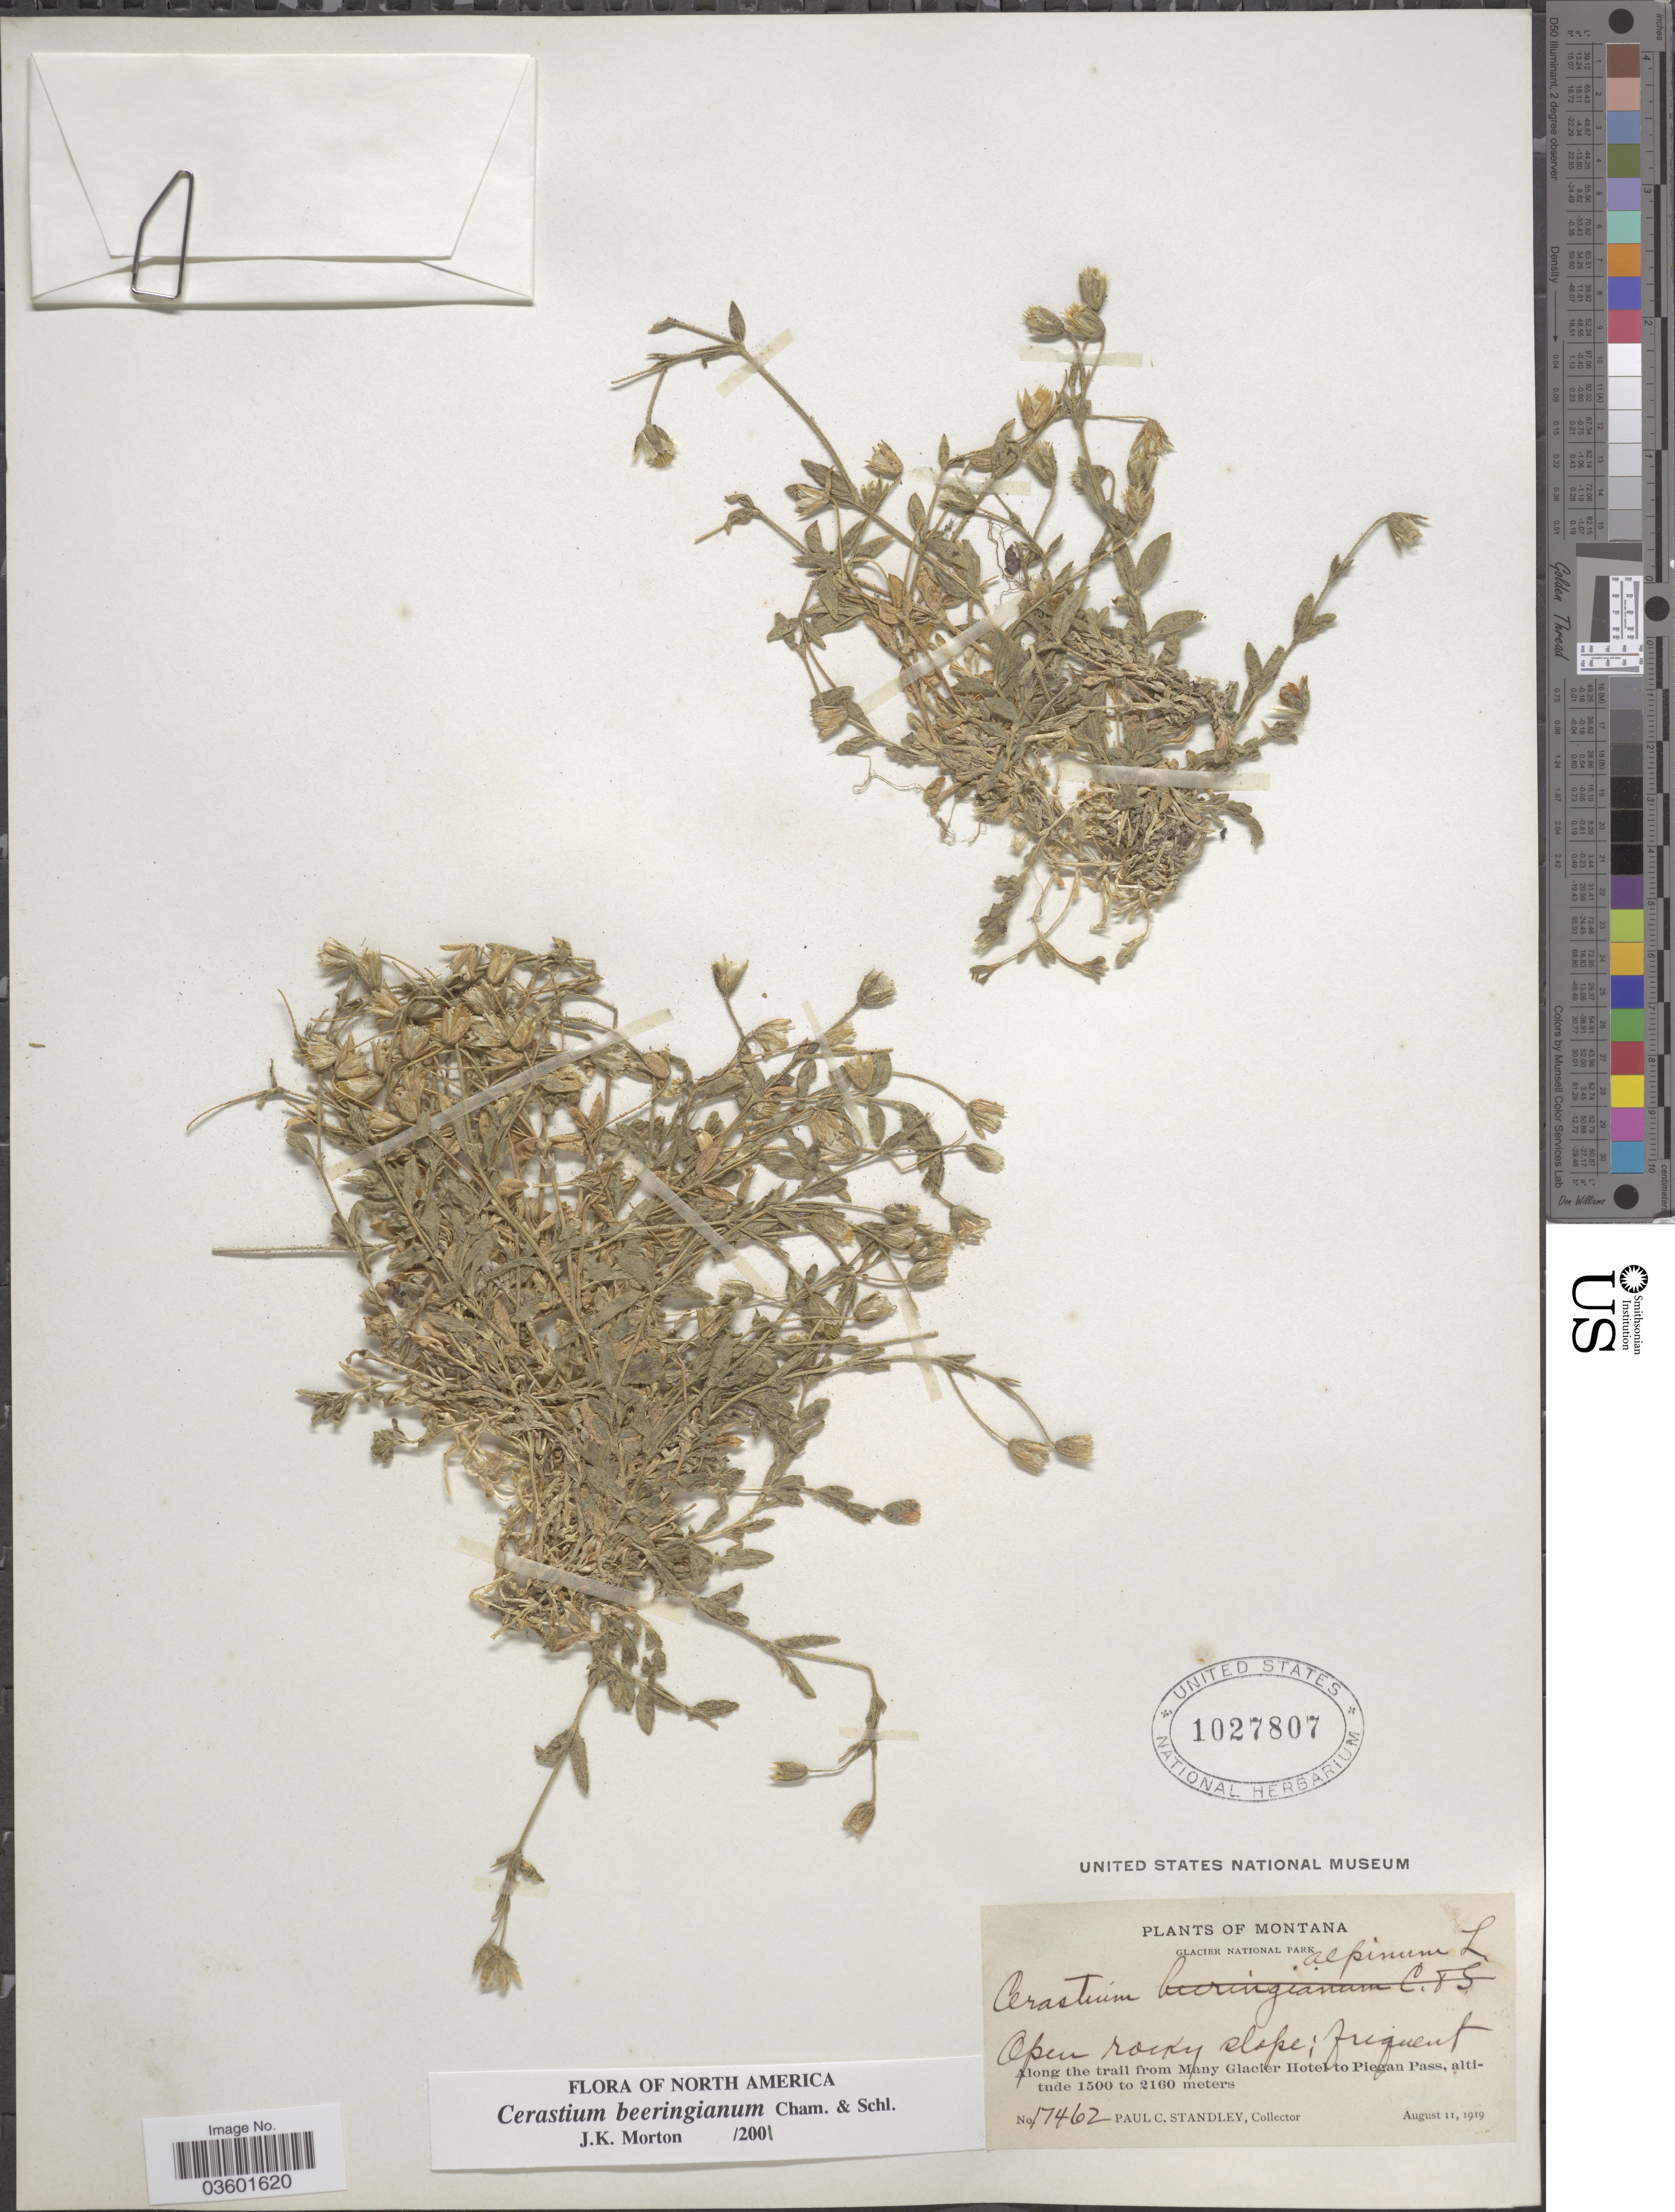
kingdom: Plantae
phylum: Tracheophyta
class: Magnoliopsida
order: Caryophyllales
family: Caryophyllaceae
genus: Cerastium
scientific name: Cerastium beeringianum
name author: Cham. & Schltdl.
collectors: P. C. Standley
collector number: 17462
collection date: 1919-08-11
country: United States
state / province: Montana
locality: Glacier National Park. Along the trail from Many Glacier Hotel to Piegan Pass.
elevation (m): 1500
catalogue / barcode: US 1027807